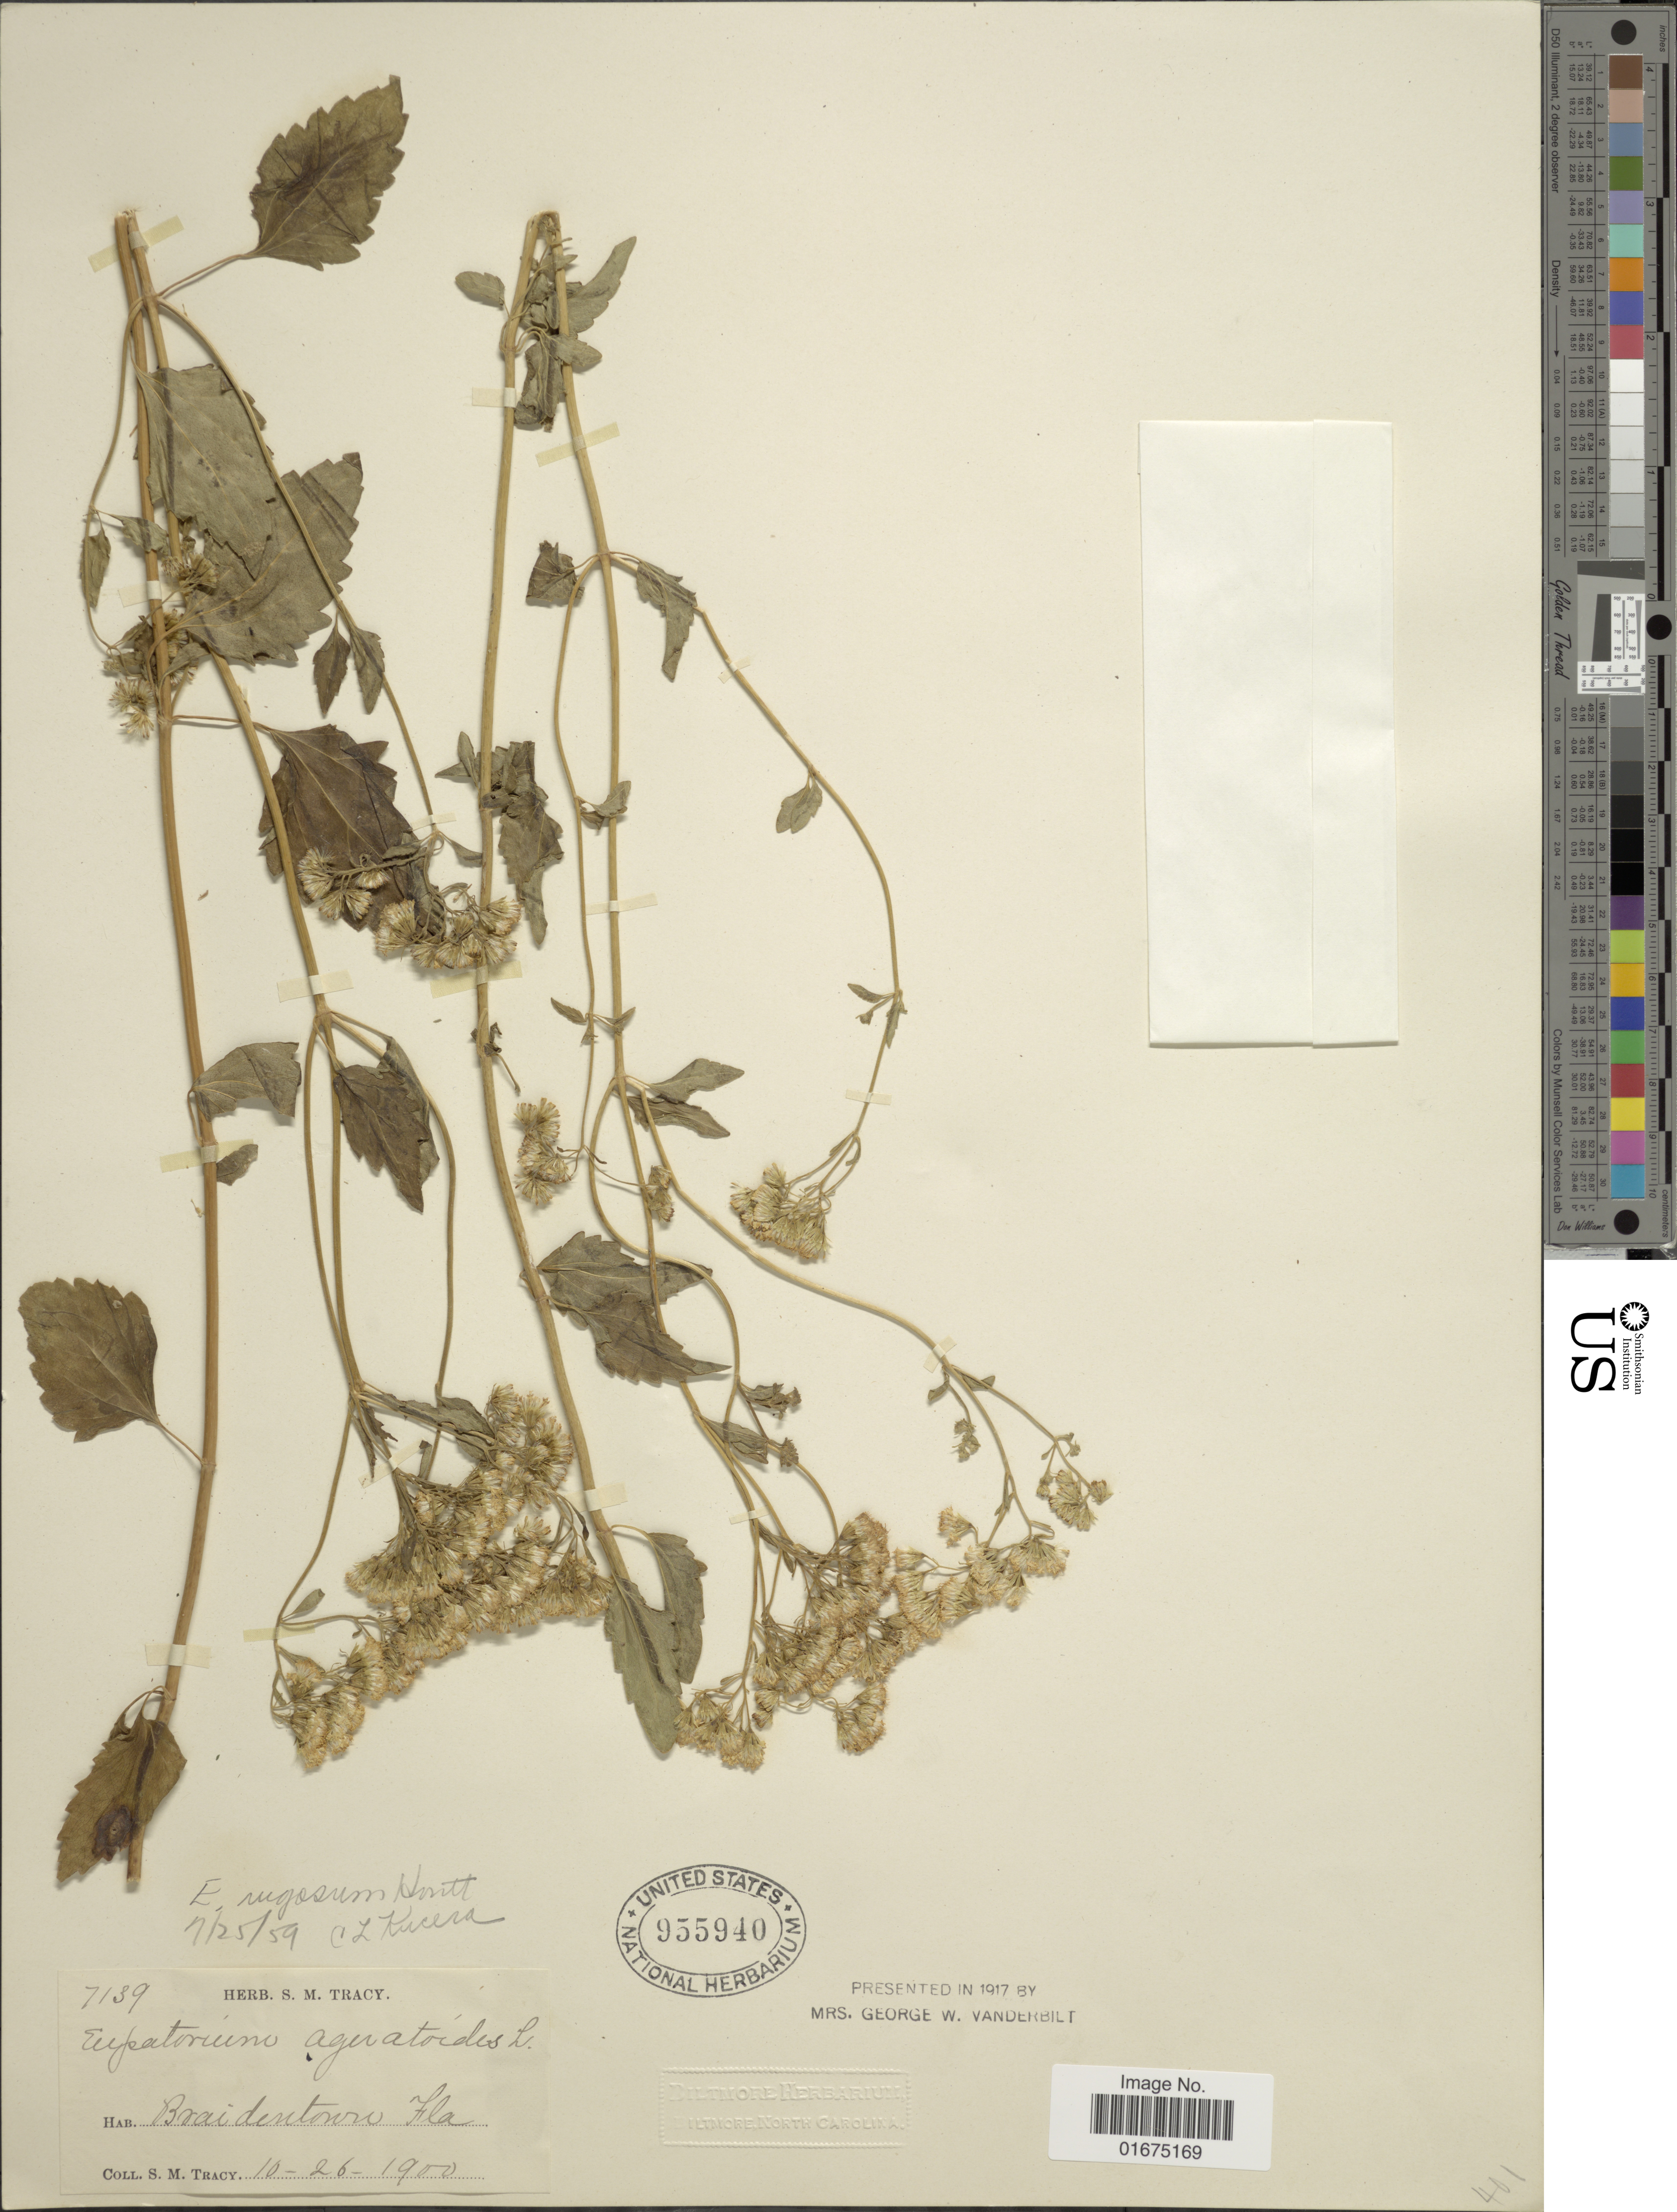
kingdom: Plantae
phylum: Tracheophyta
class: Magnoliopsida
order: Asterales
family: Asteraceae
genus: Ageratina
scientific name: Ageratina altissima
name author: (L.) R.M. King & H. Rob.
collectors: S. M. Tracy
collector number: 7139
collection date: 1900-10-26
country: United States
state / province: Florida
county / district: Manatee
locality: Braidentown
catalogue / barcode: US 955940